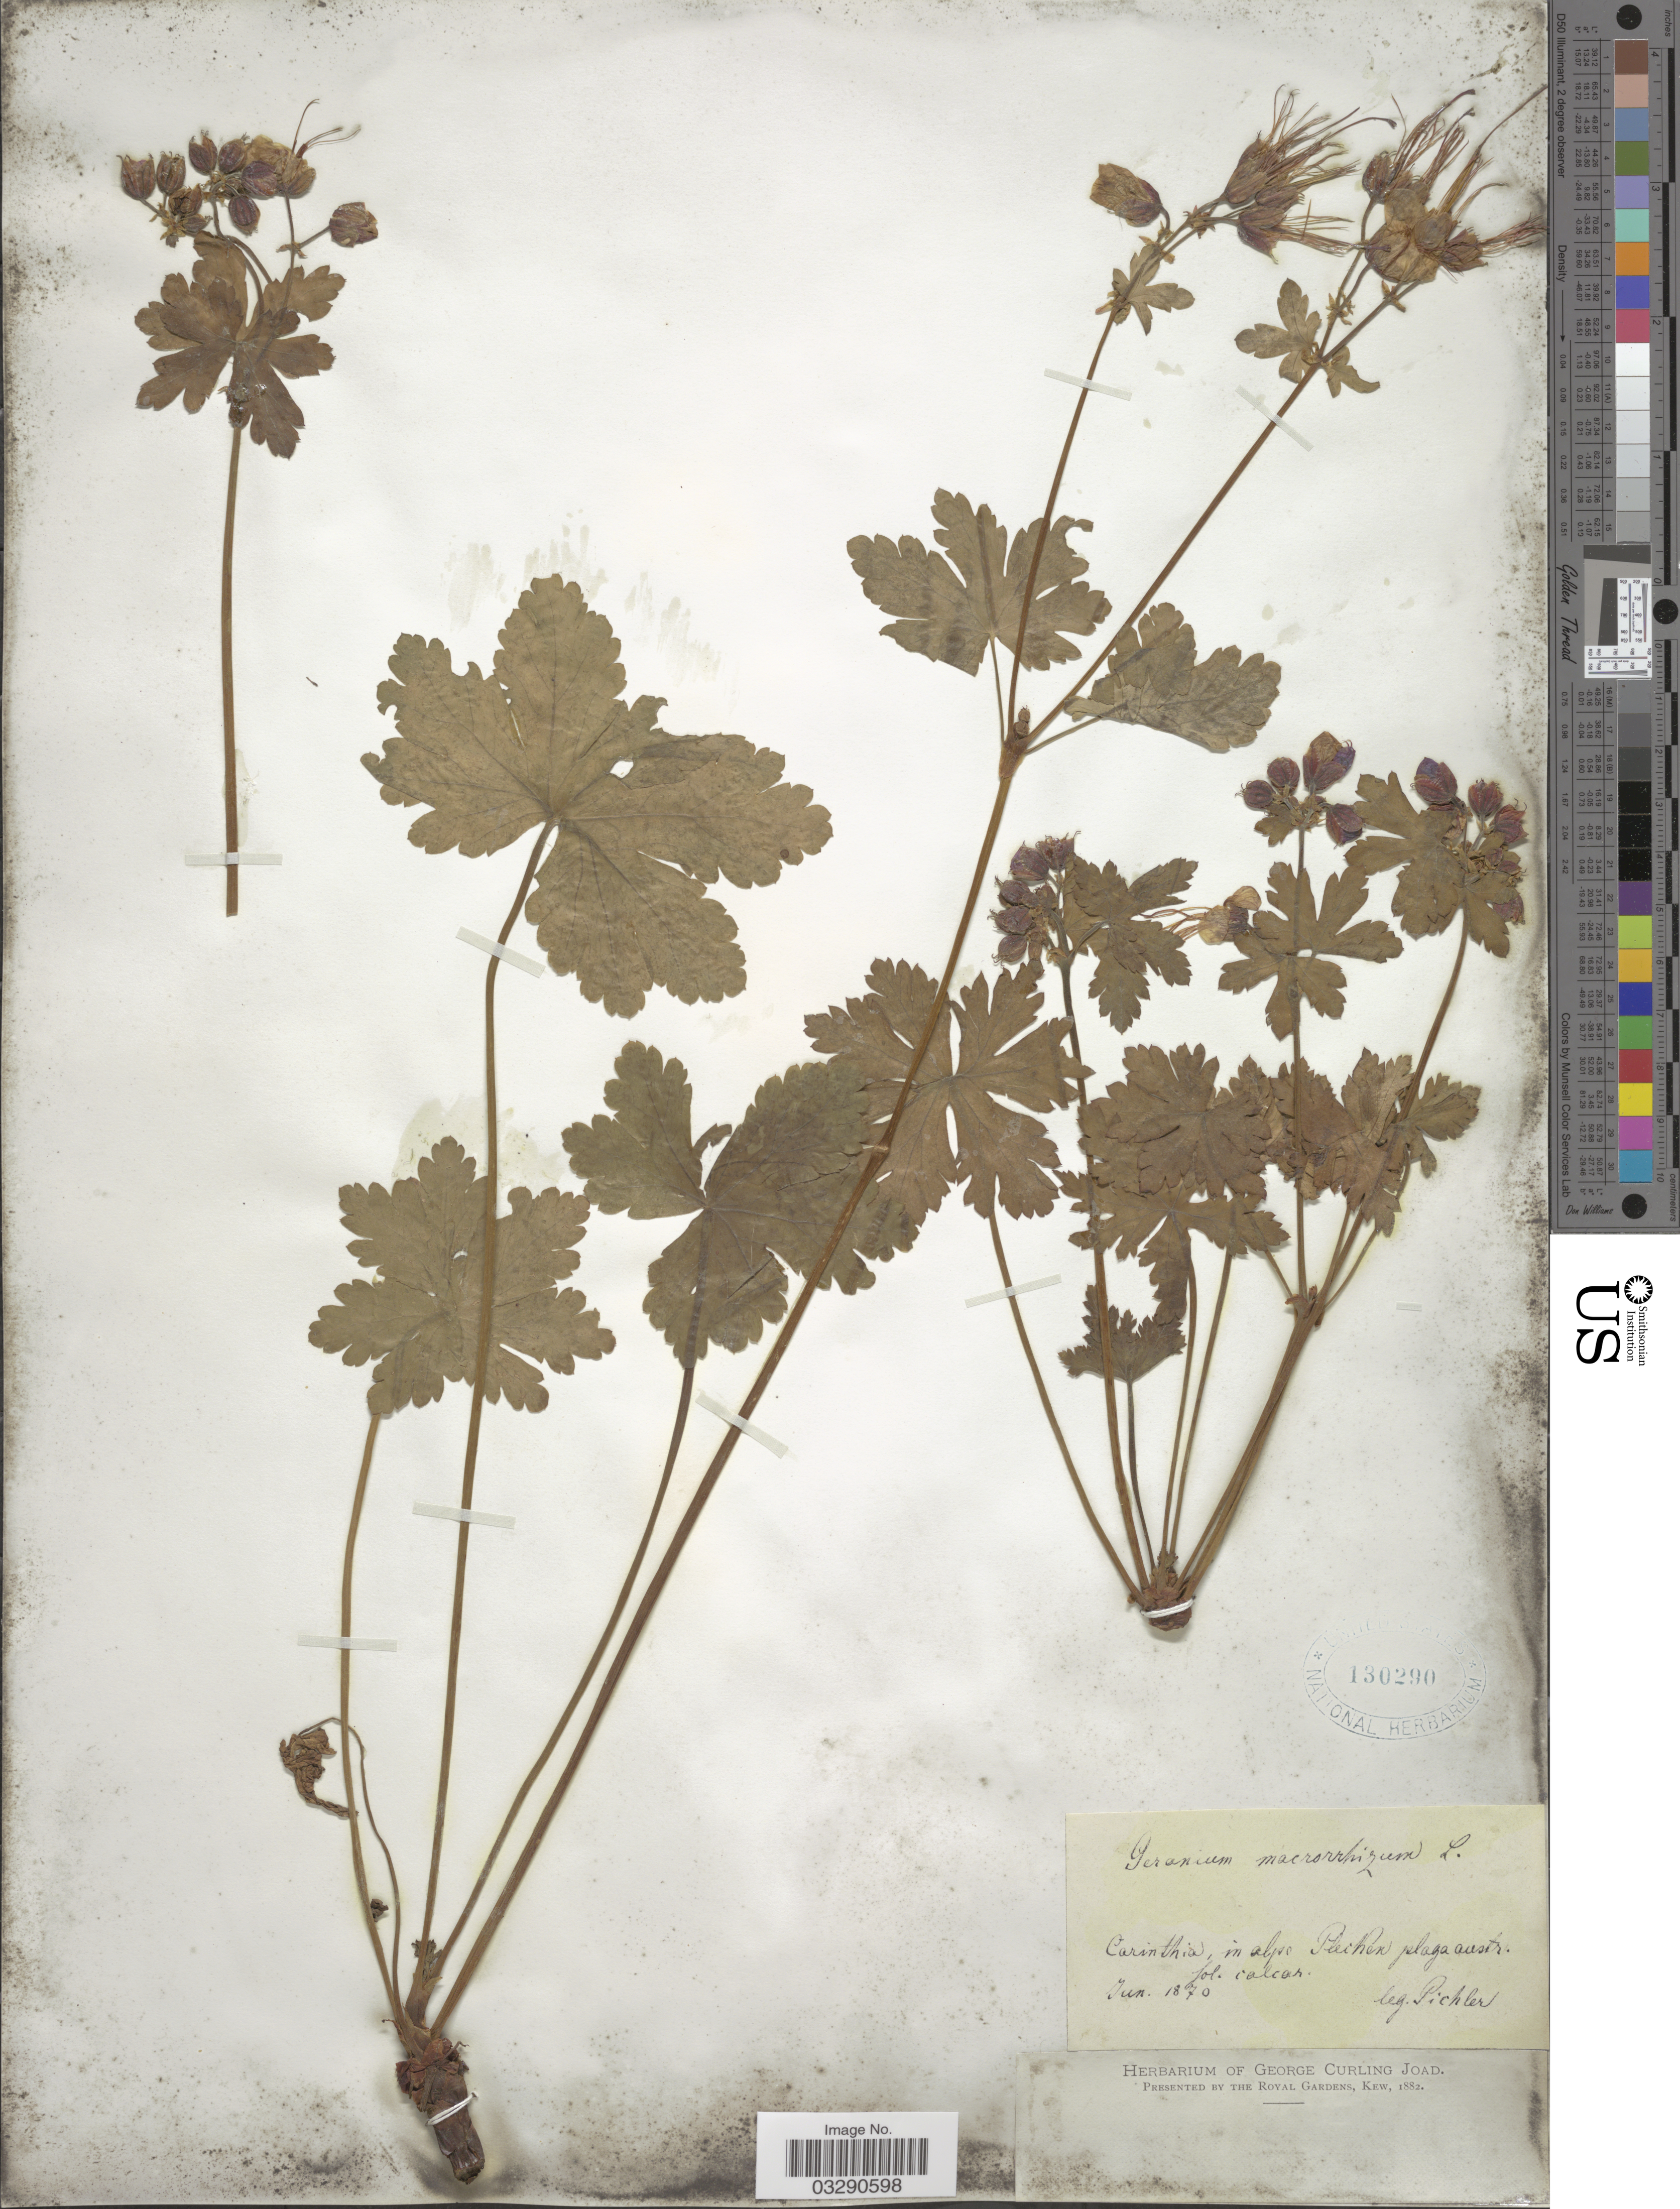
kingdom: Plantae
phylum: Tracheophyta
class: Magnoliopsida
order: Geraniales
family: Geraniaceae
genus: Geranium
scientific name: Geranium macrorrhizum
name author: L.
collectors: Pichler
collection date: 1870-06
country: Austria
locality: Carinthia, in alpe Plecken plaga austr.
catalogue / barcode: US 130290